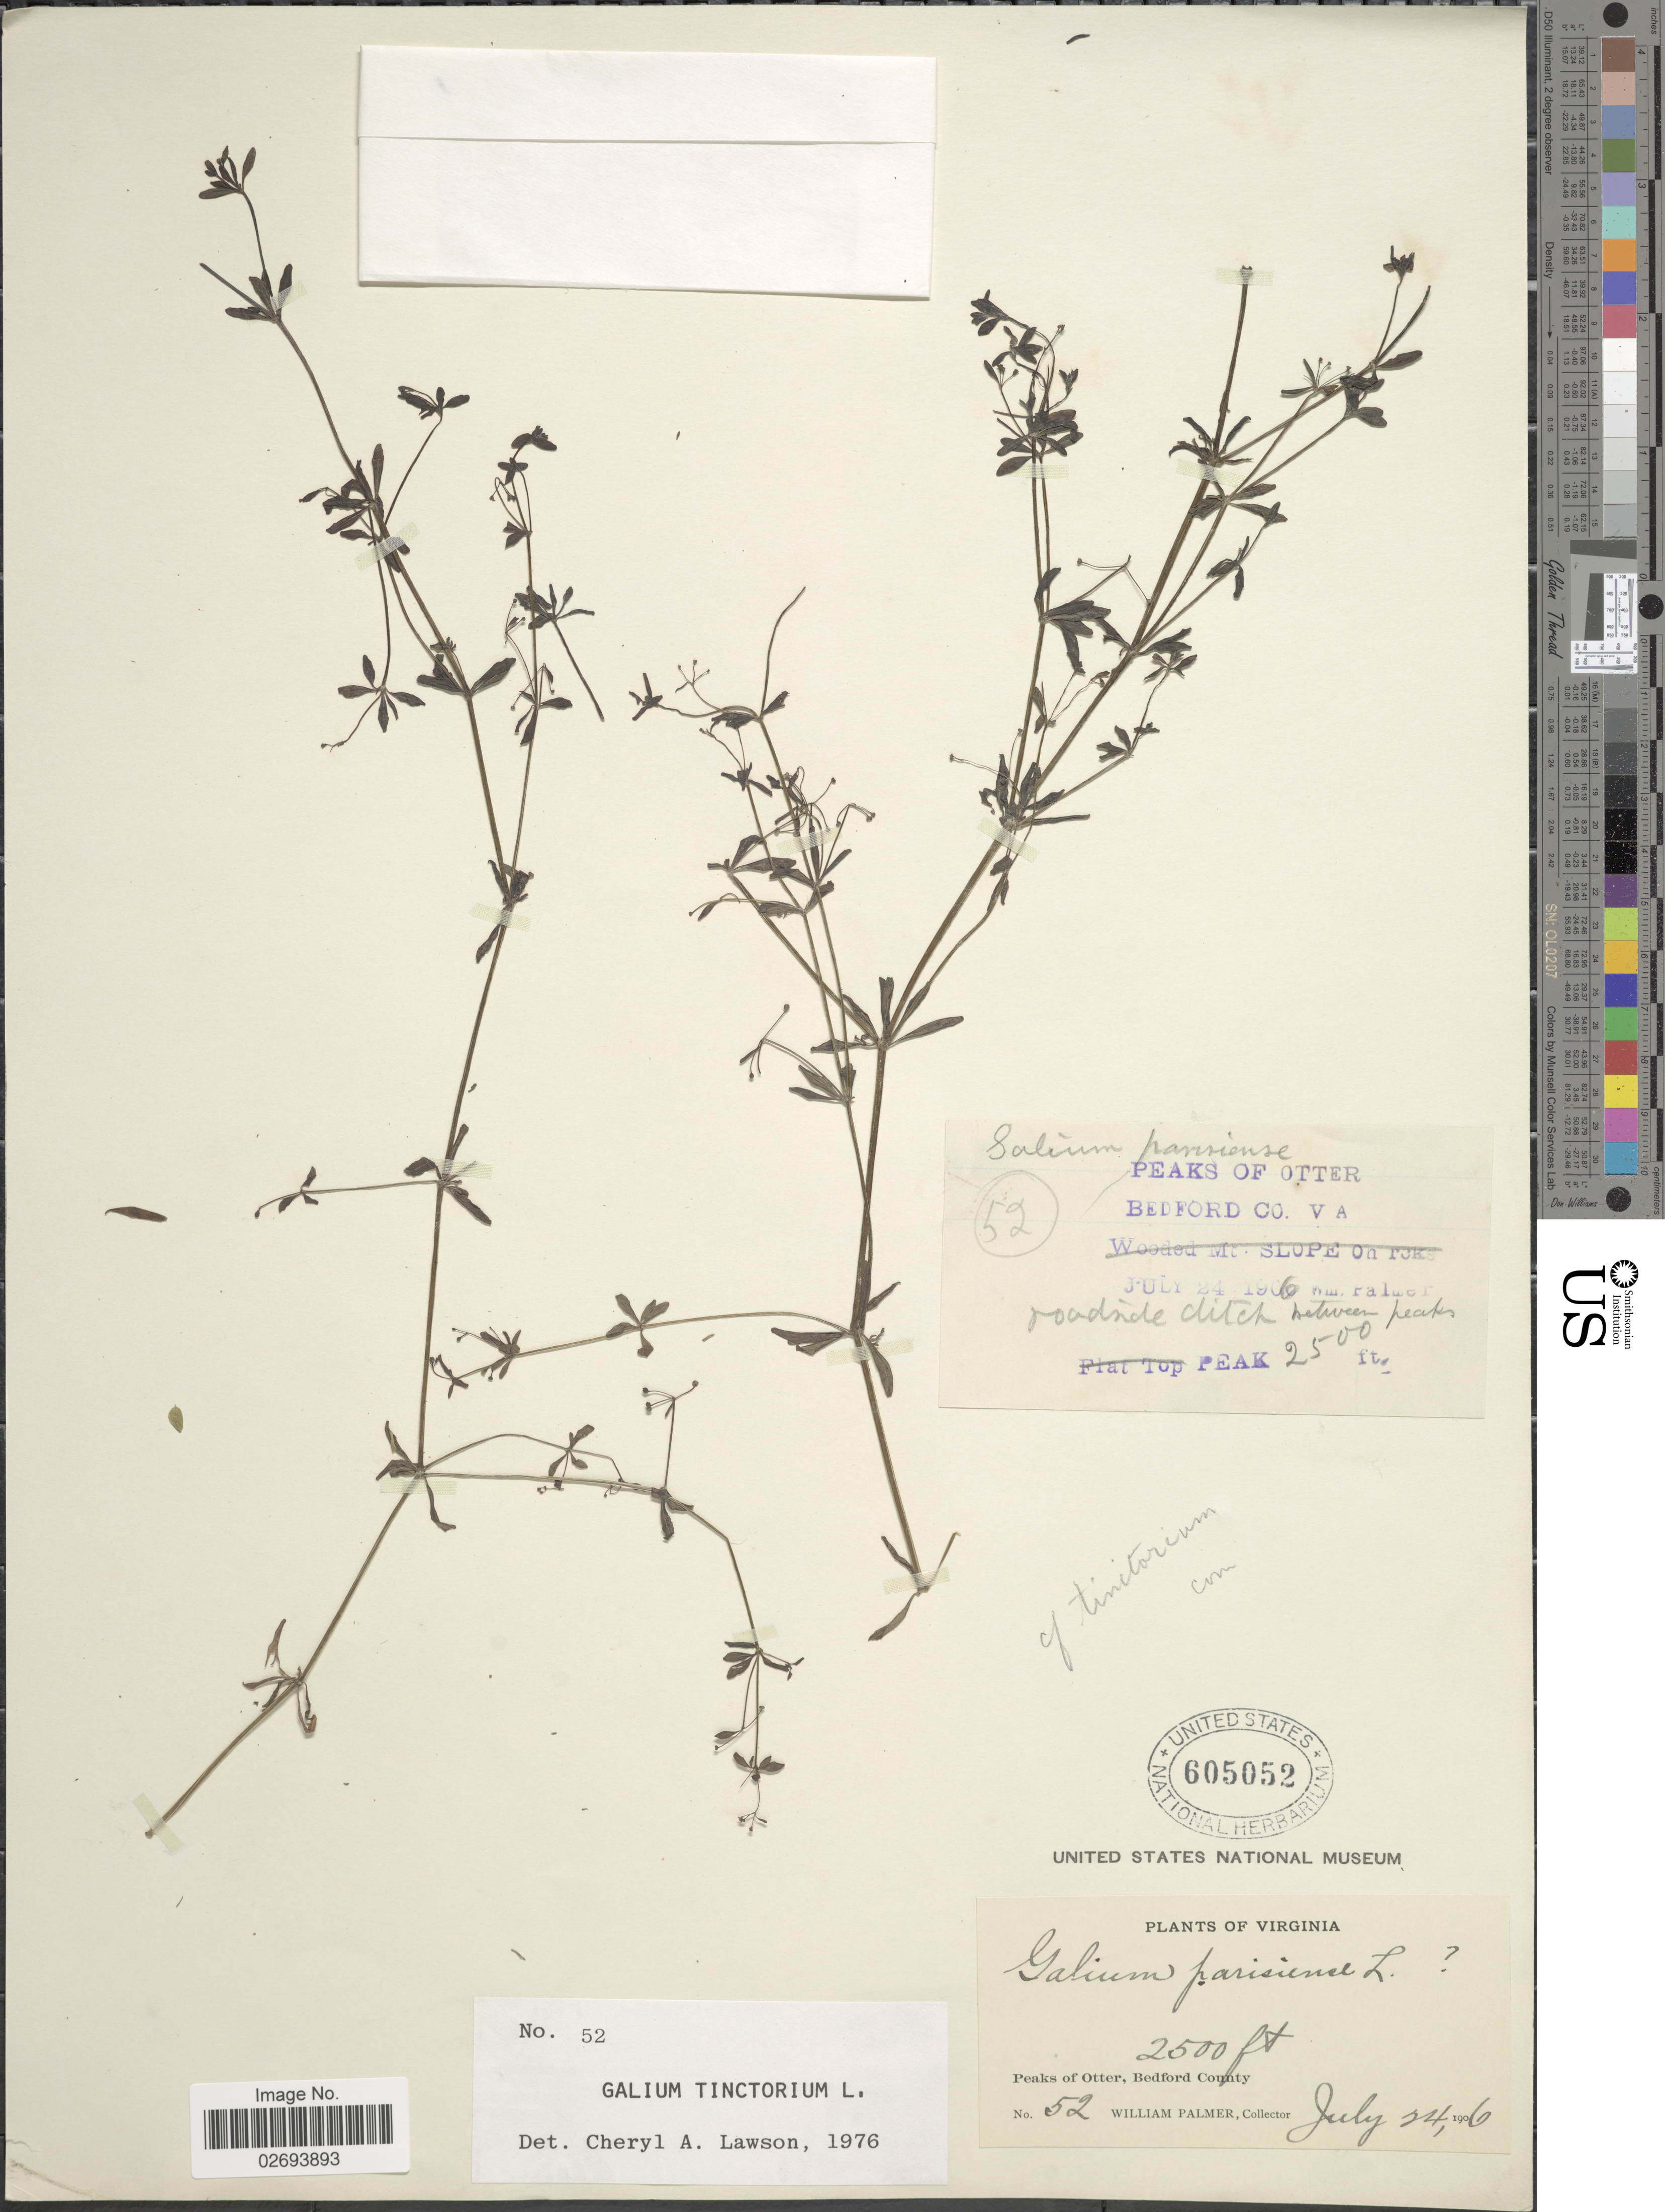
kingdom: Plantae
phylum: Tracheophyta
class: Magnoliopsida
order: Gentianales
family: Rubiaceae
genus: Galium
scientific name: Galium tinctorium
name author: (L.) Scop.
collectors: W. Palmer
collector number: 52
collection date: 1906-07-24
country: United States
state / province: Virginia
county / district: Bedford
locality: Peaks of Otter, Bedford County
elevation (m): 762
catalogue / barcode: US 605052